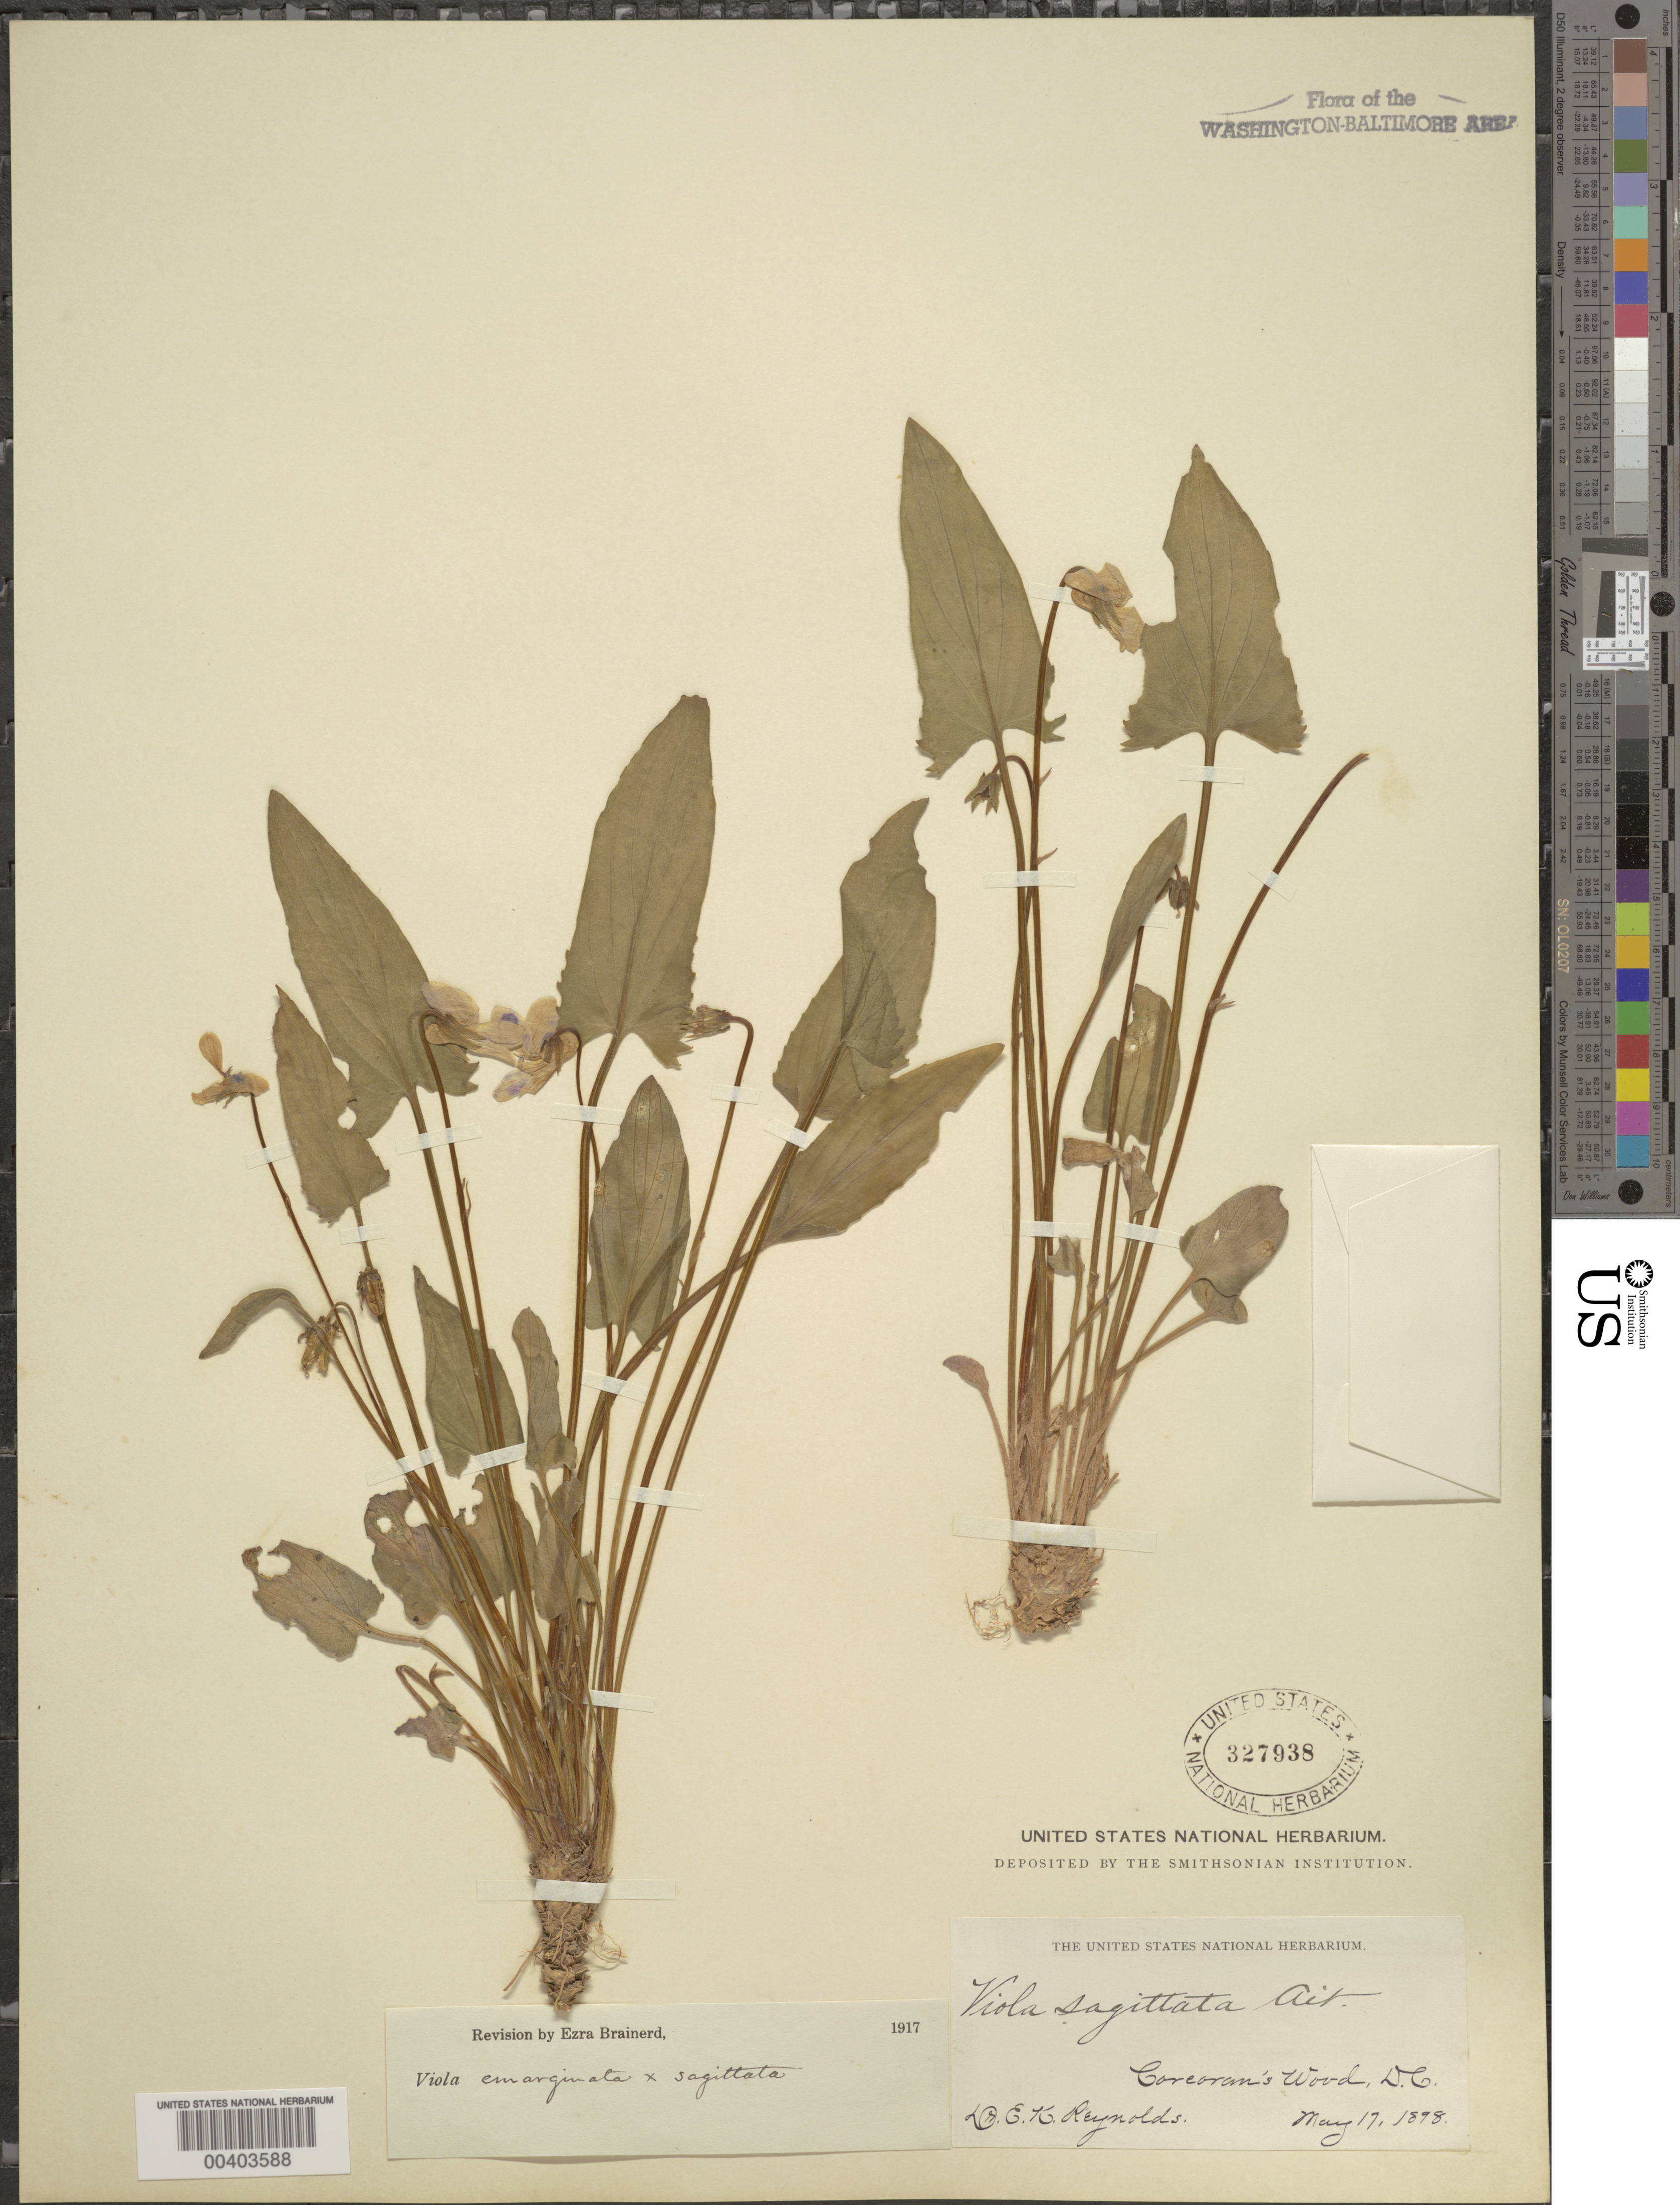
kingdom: Plantae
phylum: Tracheophyta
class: Magnoliopsida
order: Malpighiales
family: Violaceae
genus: Viola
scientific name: Viola sagittata var. sagittata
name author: Aiton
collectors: E. Reynolds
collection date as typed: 17 May 1898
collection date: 1898-05-17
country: United States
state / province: District of Columbia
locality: Corcorans Woods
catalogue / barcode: US 327938